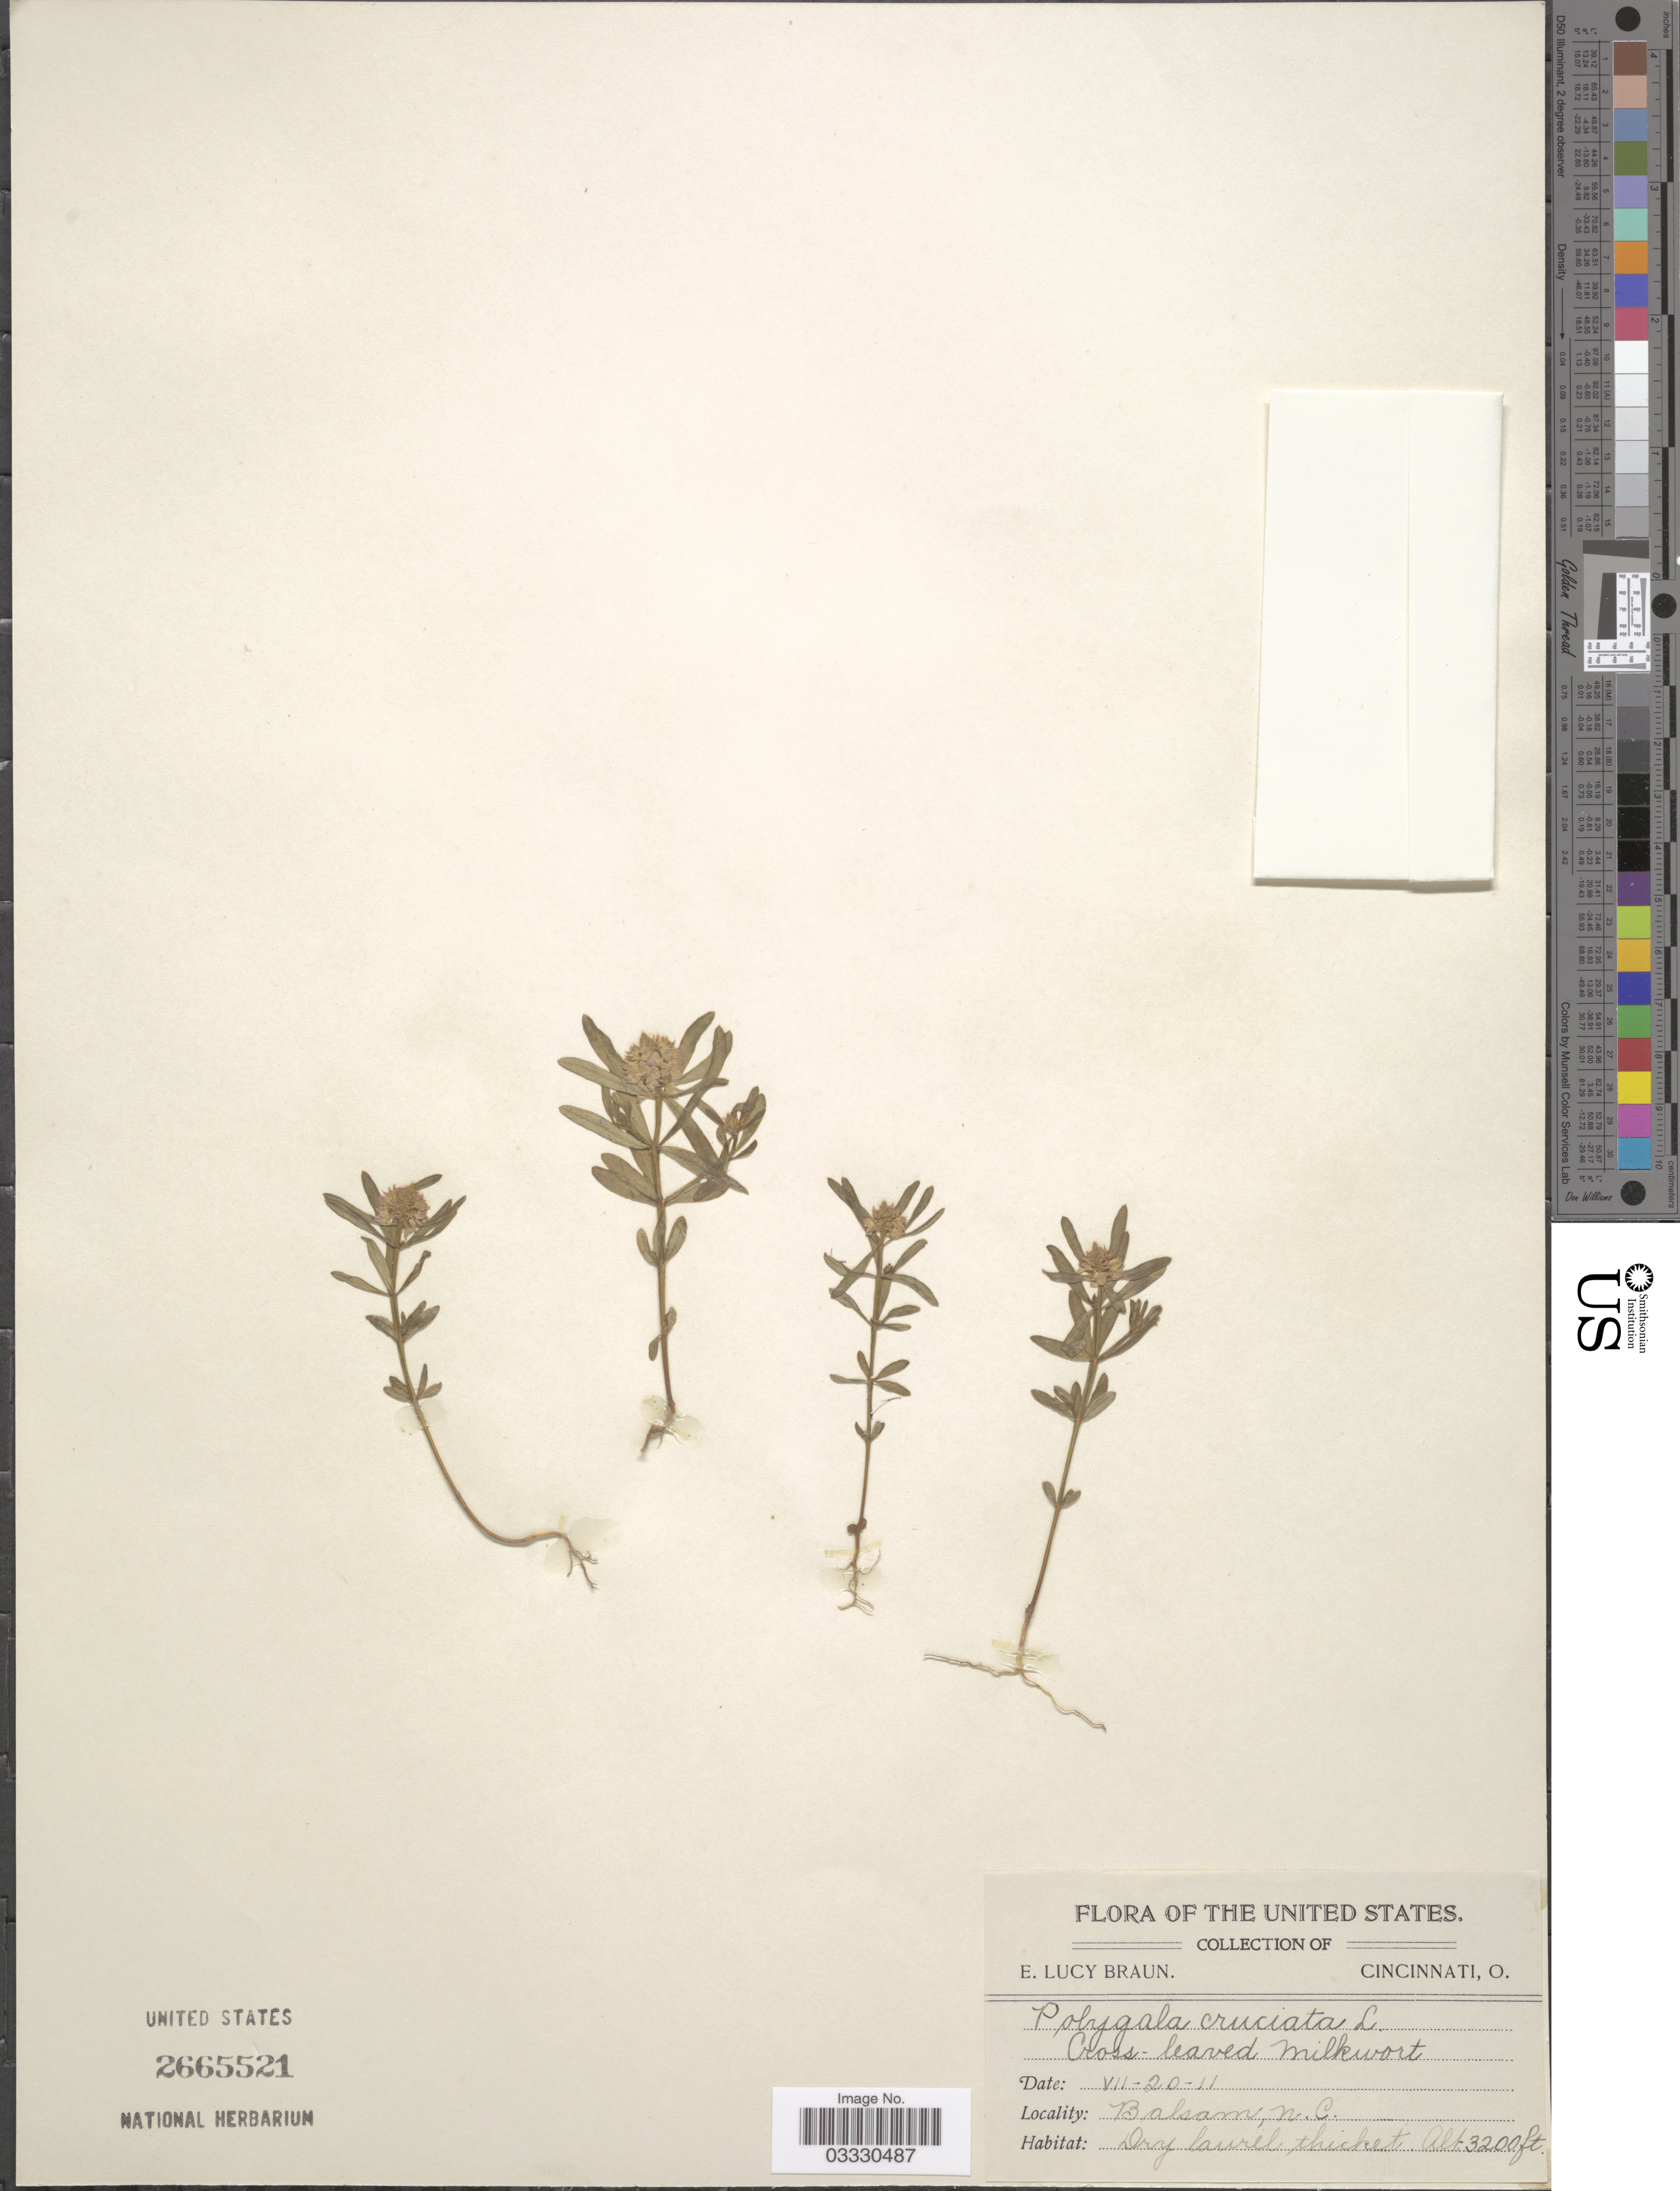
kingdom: Plantae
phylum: Tracheophyta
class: Magnoliopsida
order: Fabales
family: Polygalaceae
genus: Polygala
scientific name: Polygala cruciata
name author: L.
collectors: E. L. Braun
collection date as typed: Transcribed d/m/y: 20/7/11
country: United States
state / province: North Carolina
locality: Balsam.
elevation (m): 975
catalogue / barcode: US 2665521